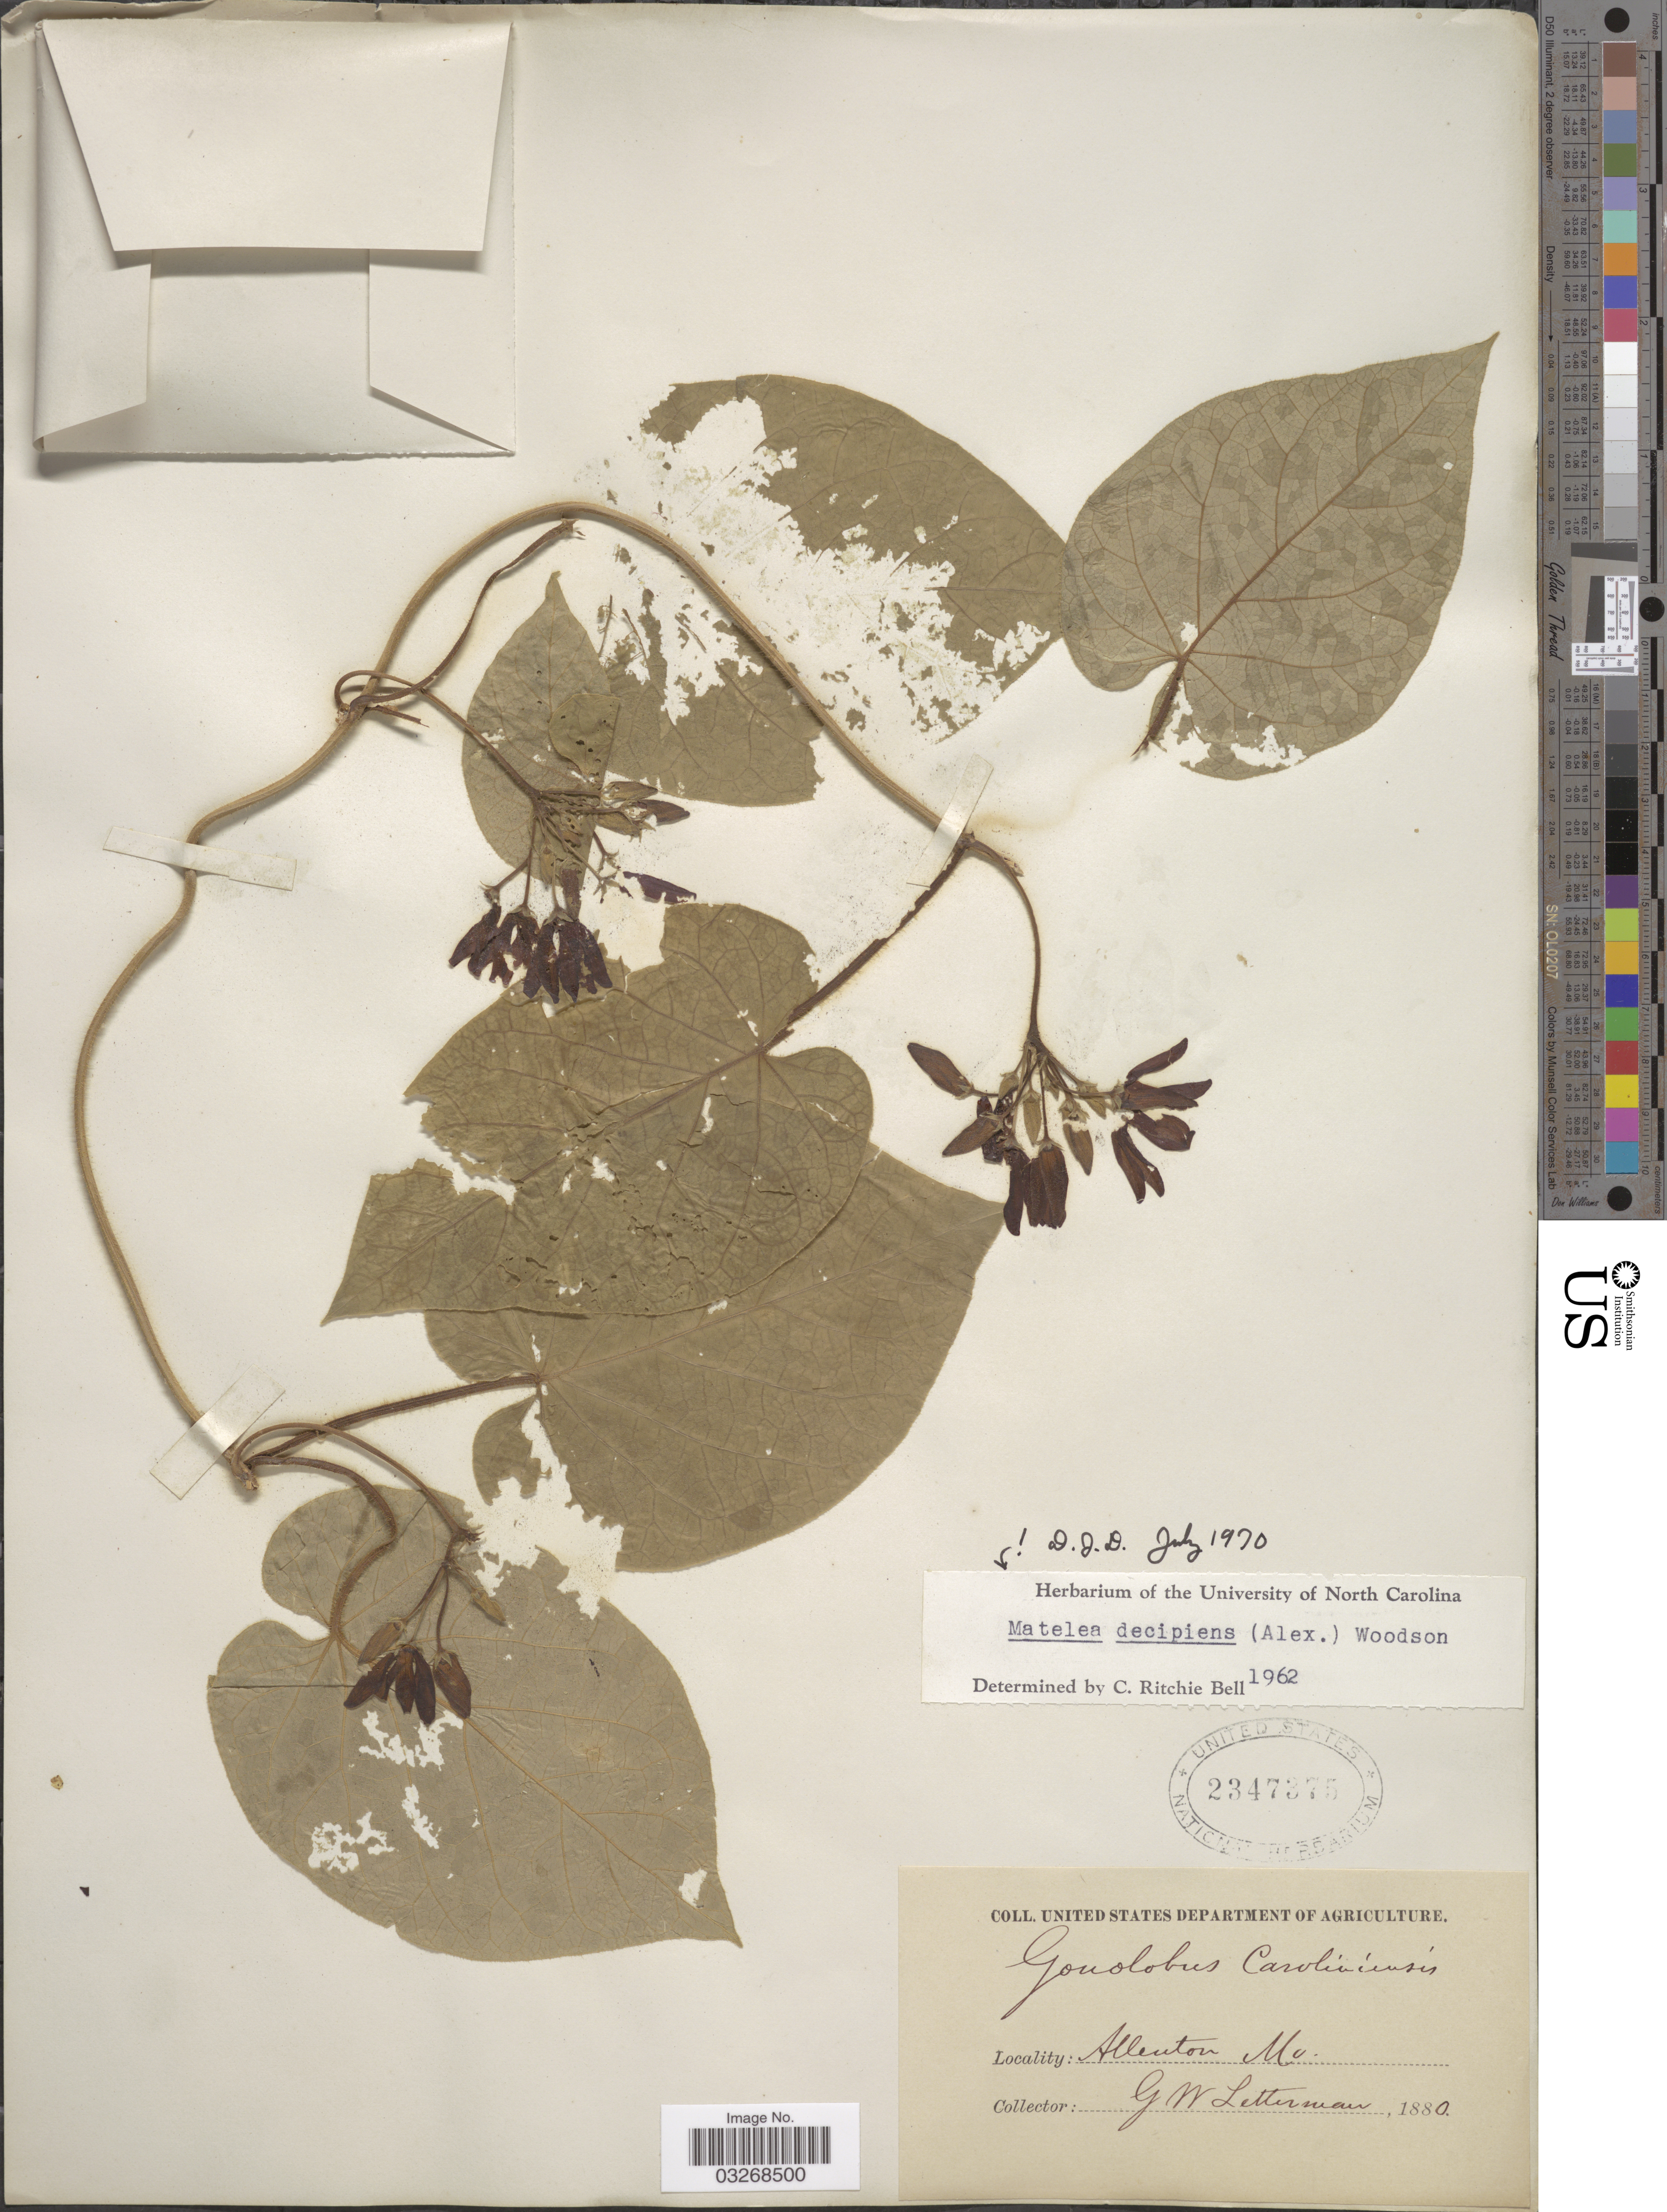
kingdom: Plantae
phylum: Tracheophyta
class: Magnoliopsida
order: Gentianales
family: Apocynaceae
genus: Matelea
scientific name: Matelea decipiens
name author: (Alexander) Woodson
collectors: G. W. Letterman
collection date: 1880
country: United States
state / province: Missouri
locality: Allenton, Mo.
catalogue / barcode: US 2347375